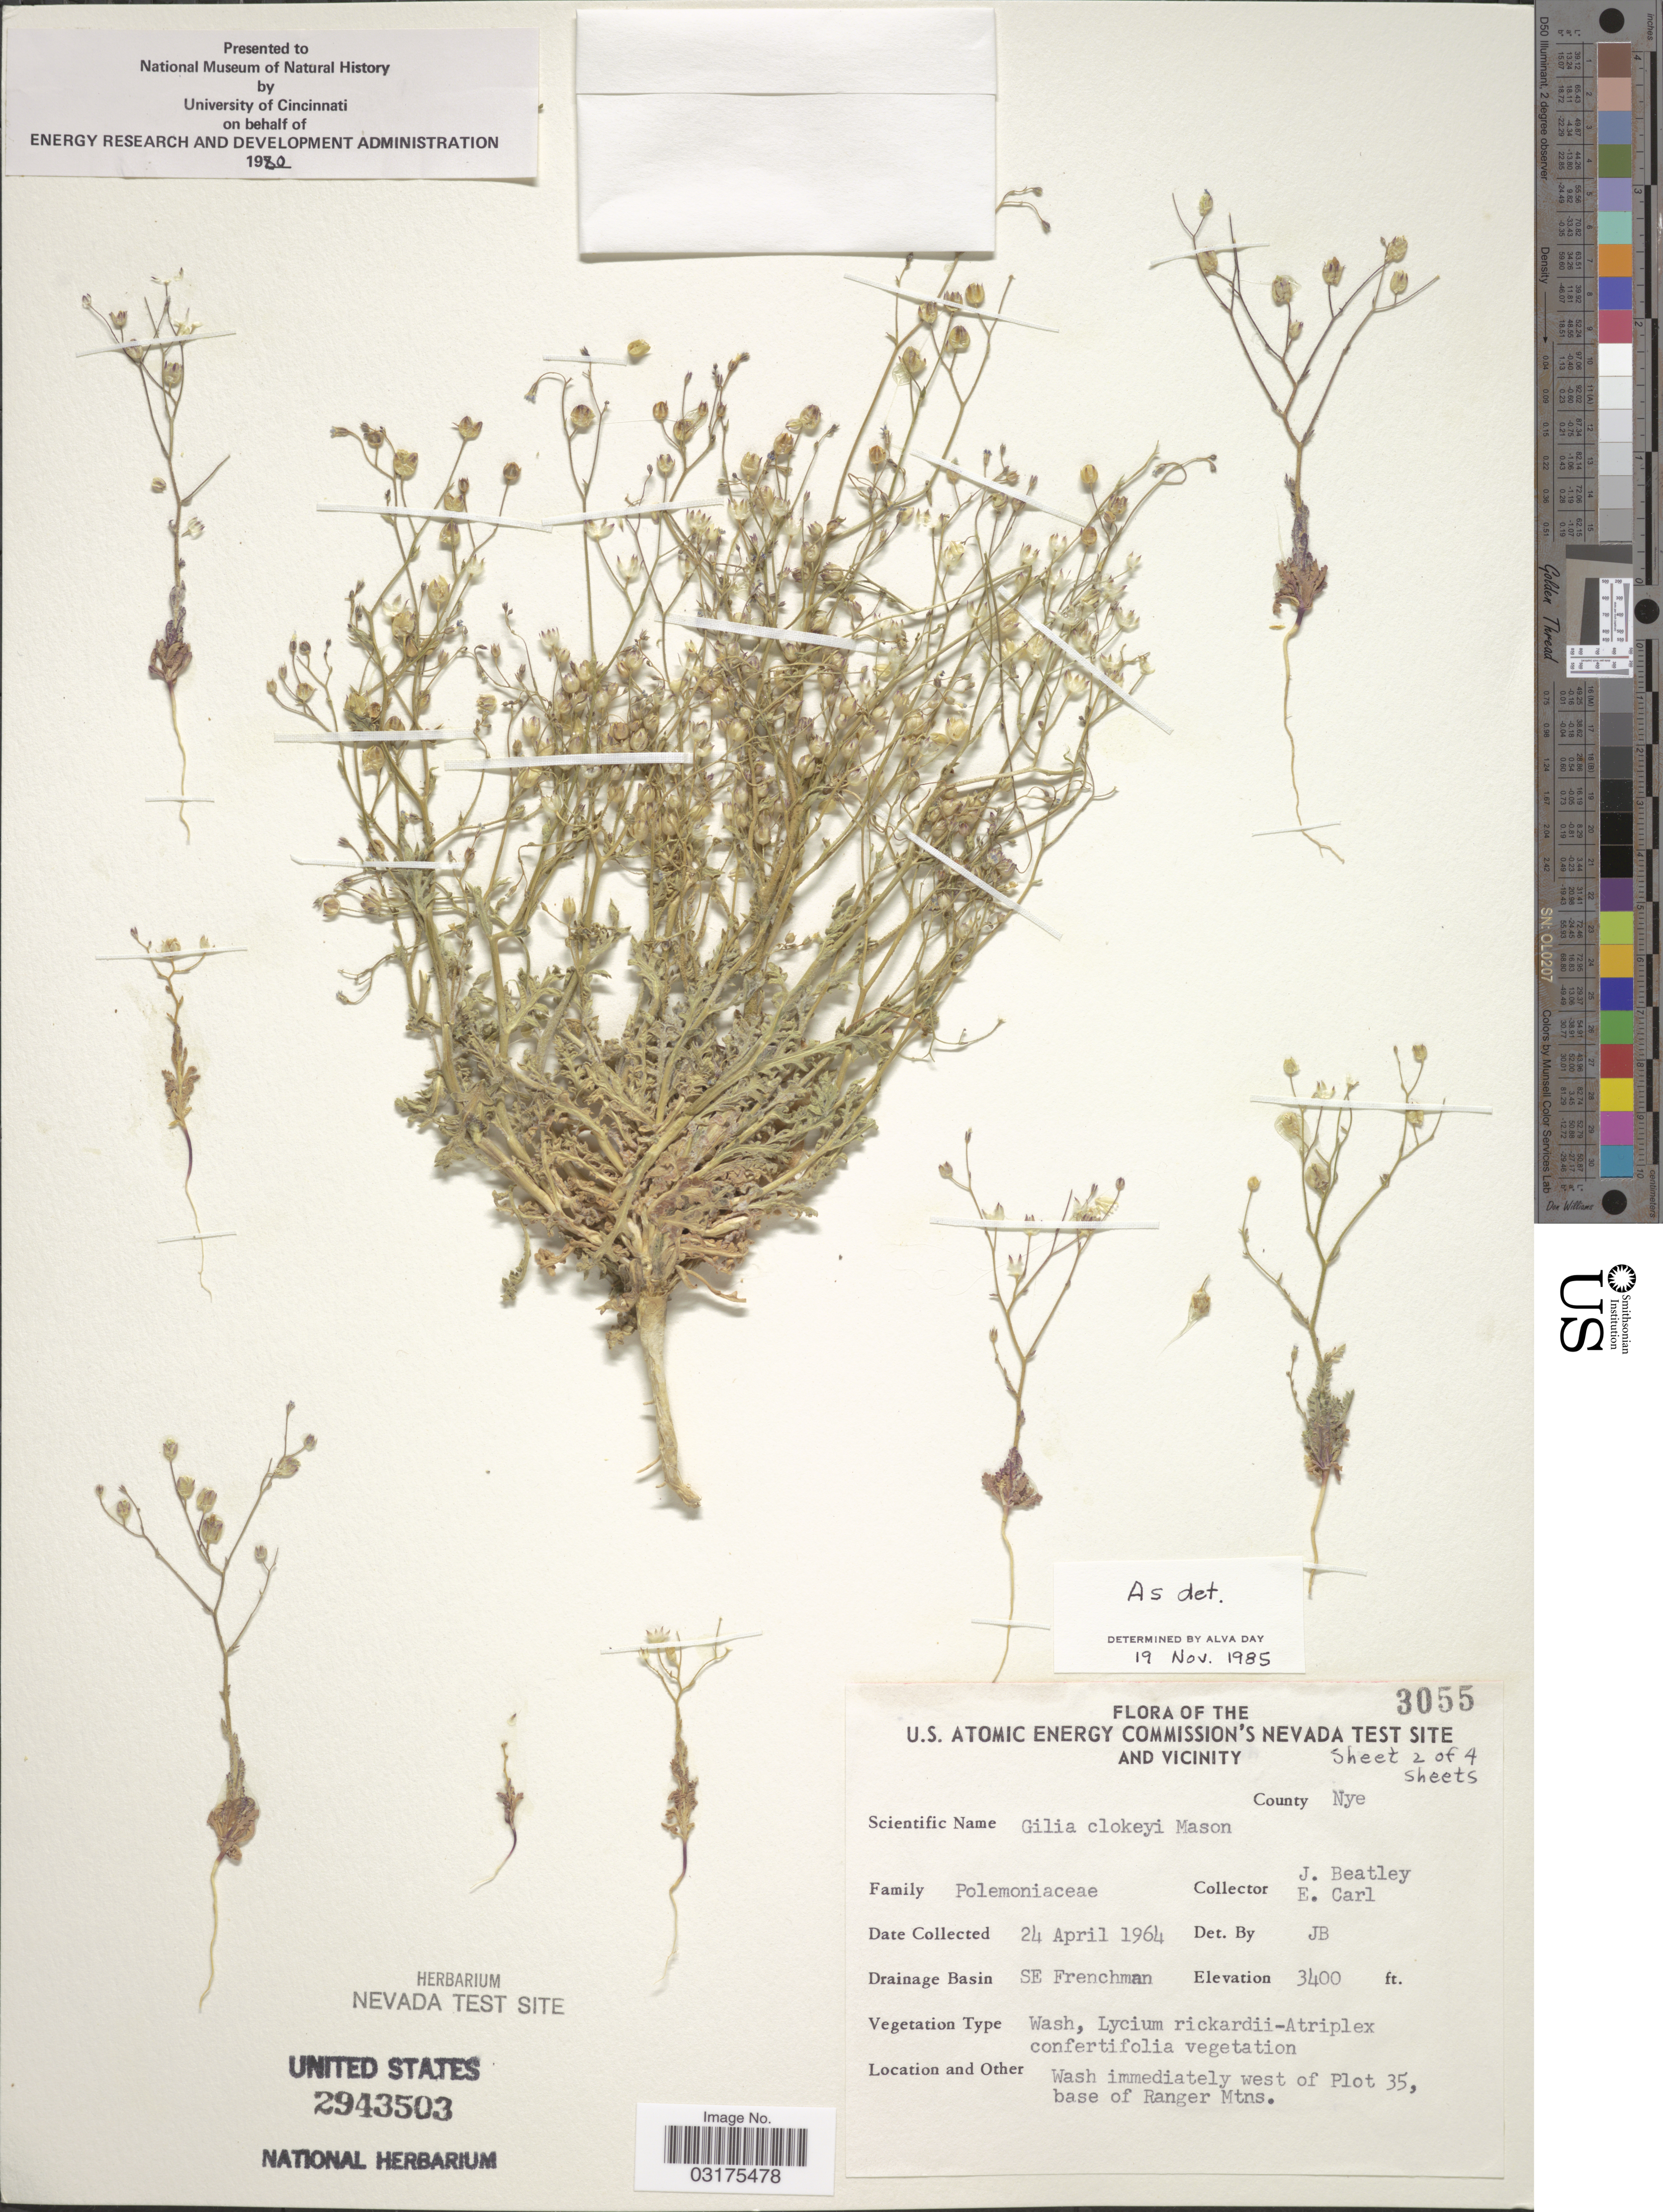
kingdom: Plantae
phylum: Tracheophyta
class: Magnoliopsida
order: Ericales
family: Polemoniaceae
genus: Gilia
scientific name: Gilia clokeyi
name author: H. Mason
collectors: J. C. Beatley & E. Carl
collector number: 3055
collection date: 1964-04-24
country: United States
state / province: Nevada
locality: U.S. Atomic Energy Commission's Nevada Test Site and Vicinity, County Nye, Drainage Basin SE. Frenchman, Wash immediately west of Plot 35, base of Ranger Mtns.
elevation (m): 1036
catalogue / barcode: US 2943503